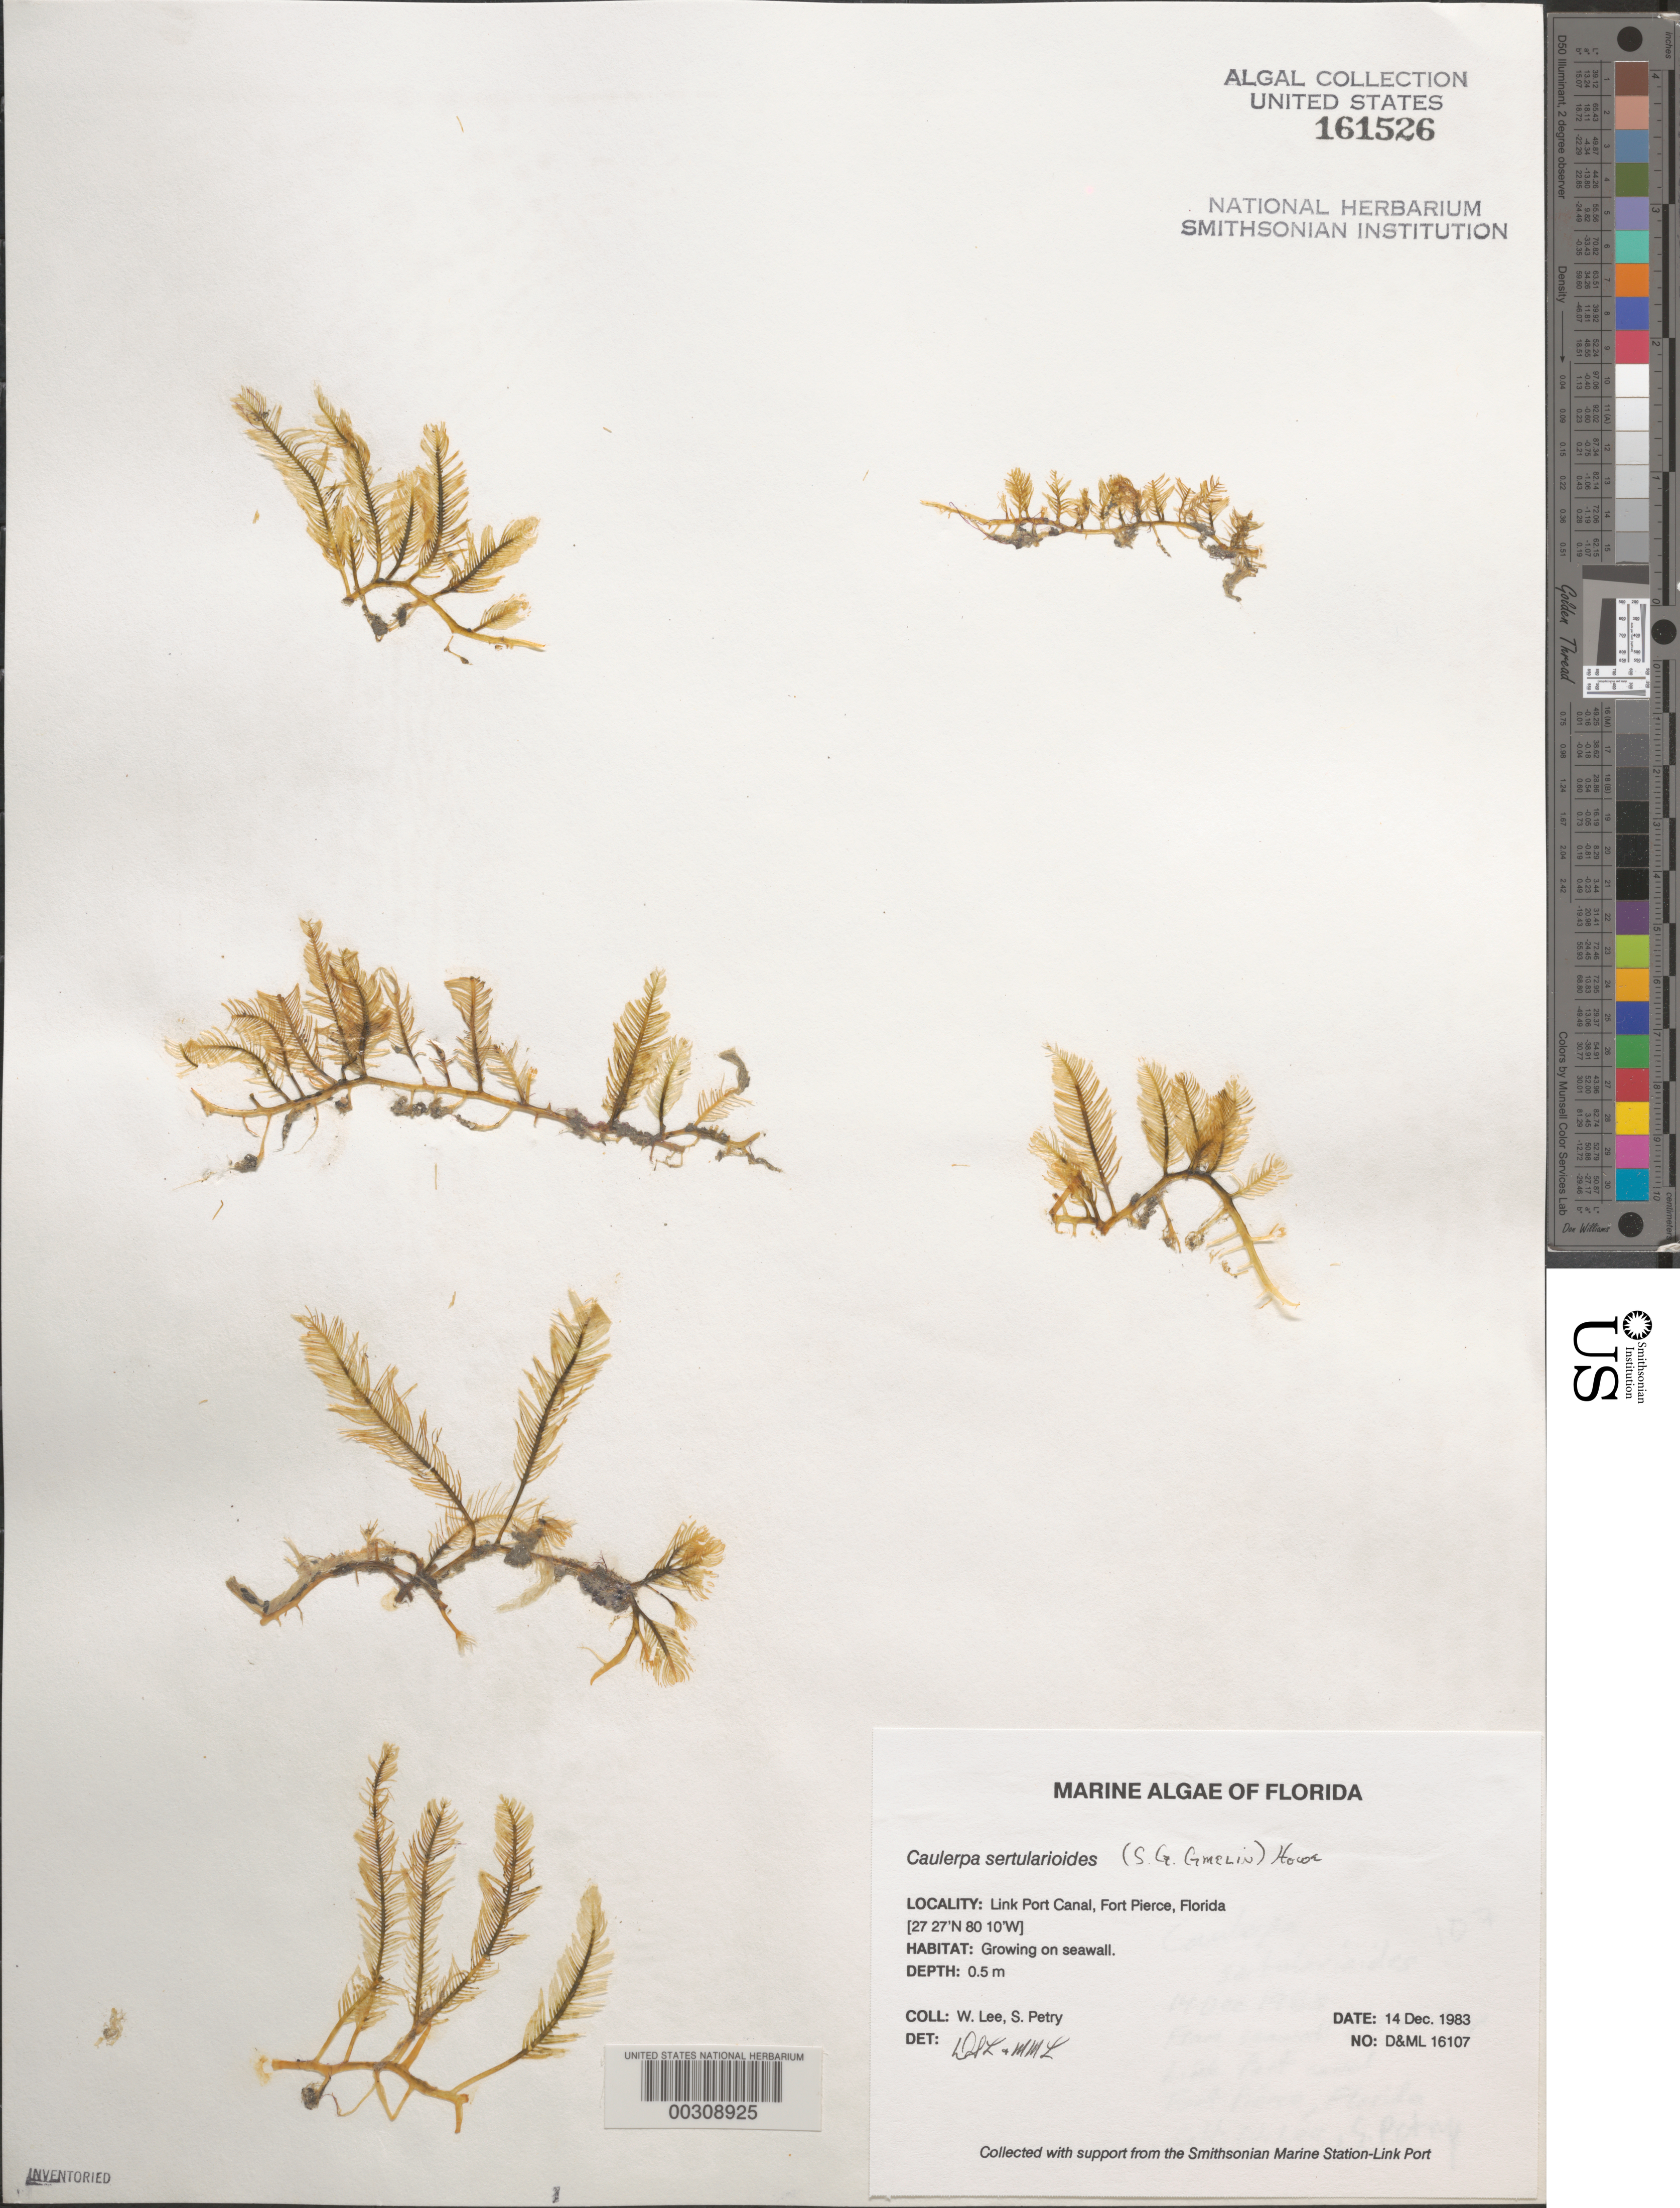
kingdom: Plantae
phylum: Chlorophyta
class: Ulvophyceae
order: Bryopsidales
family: Caulerpaceae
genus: Caulerpa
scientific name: Caulerpa sertularioides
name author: (S.G. Gmel.) M. Howe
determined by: Littler, D. S.; Littler, M. M.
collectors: W. Lee & S. Petry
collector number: D&ML 16107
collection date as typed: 14 Dec 1983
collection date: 1983-12-14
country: United States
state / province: Florida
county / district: Saint Lucie County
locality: Fort Pierce, Link Port Canal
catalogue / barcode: US 161526